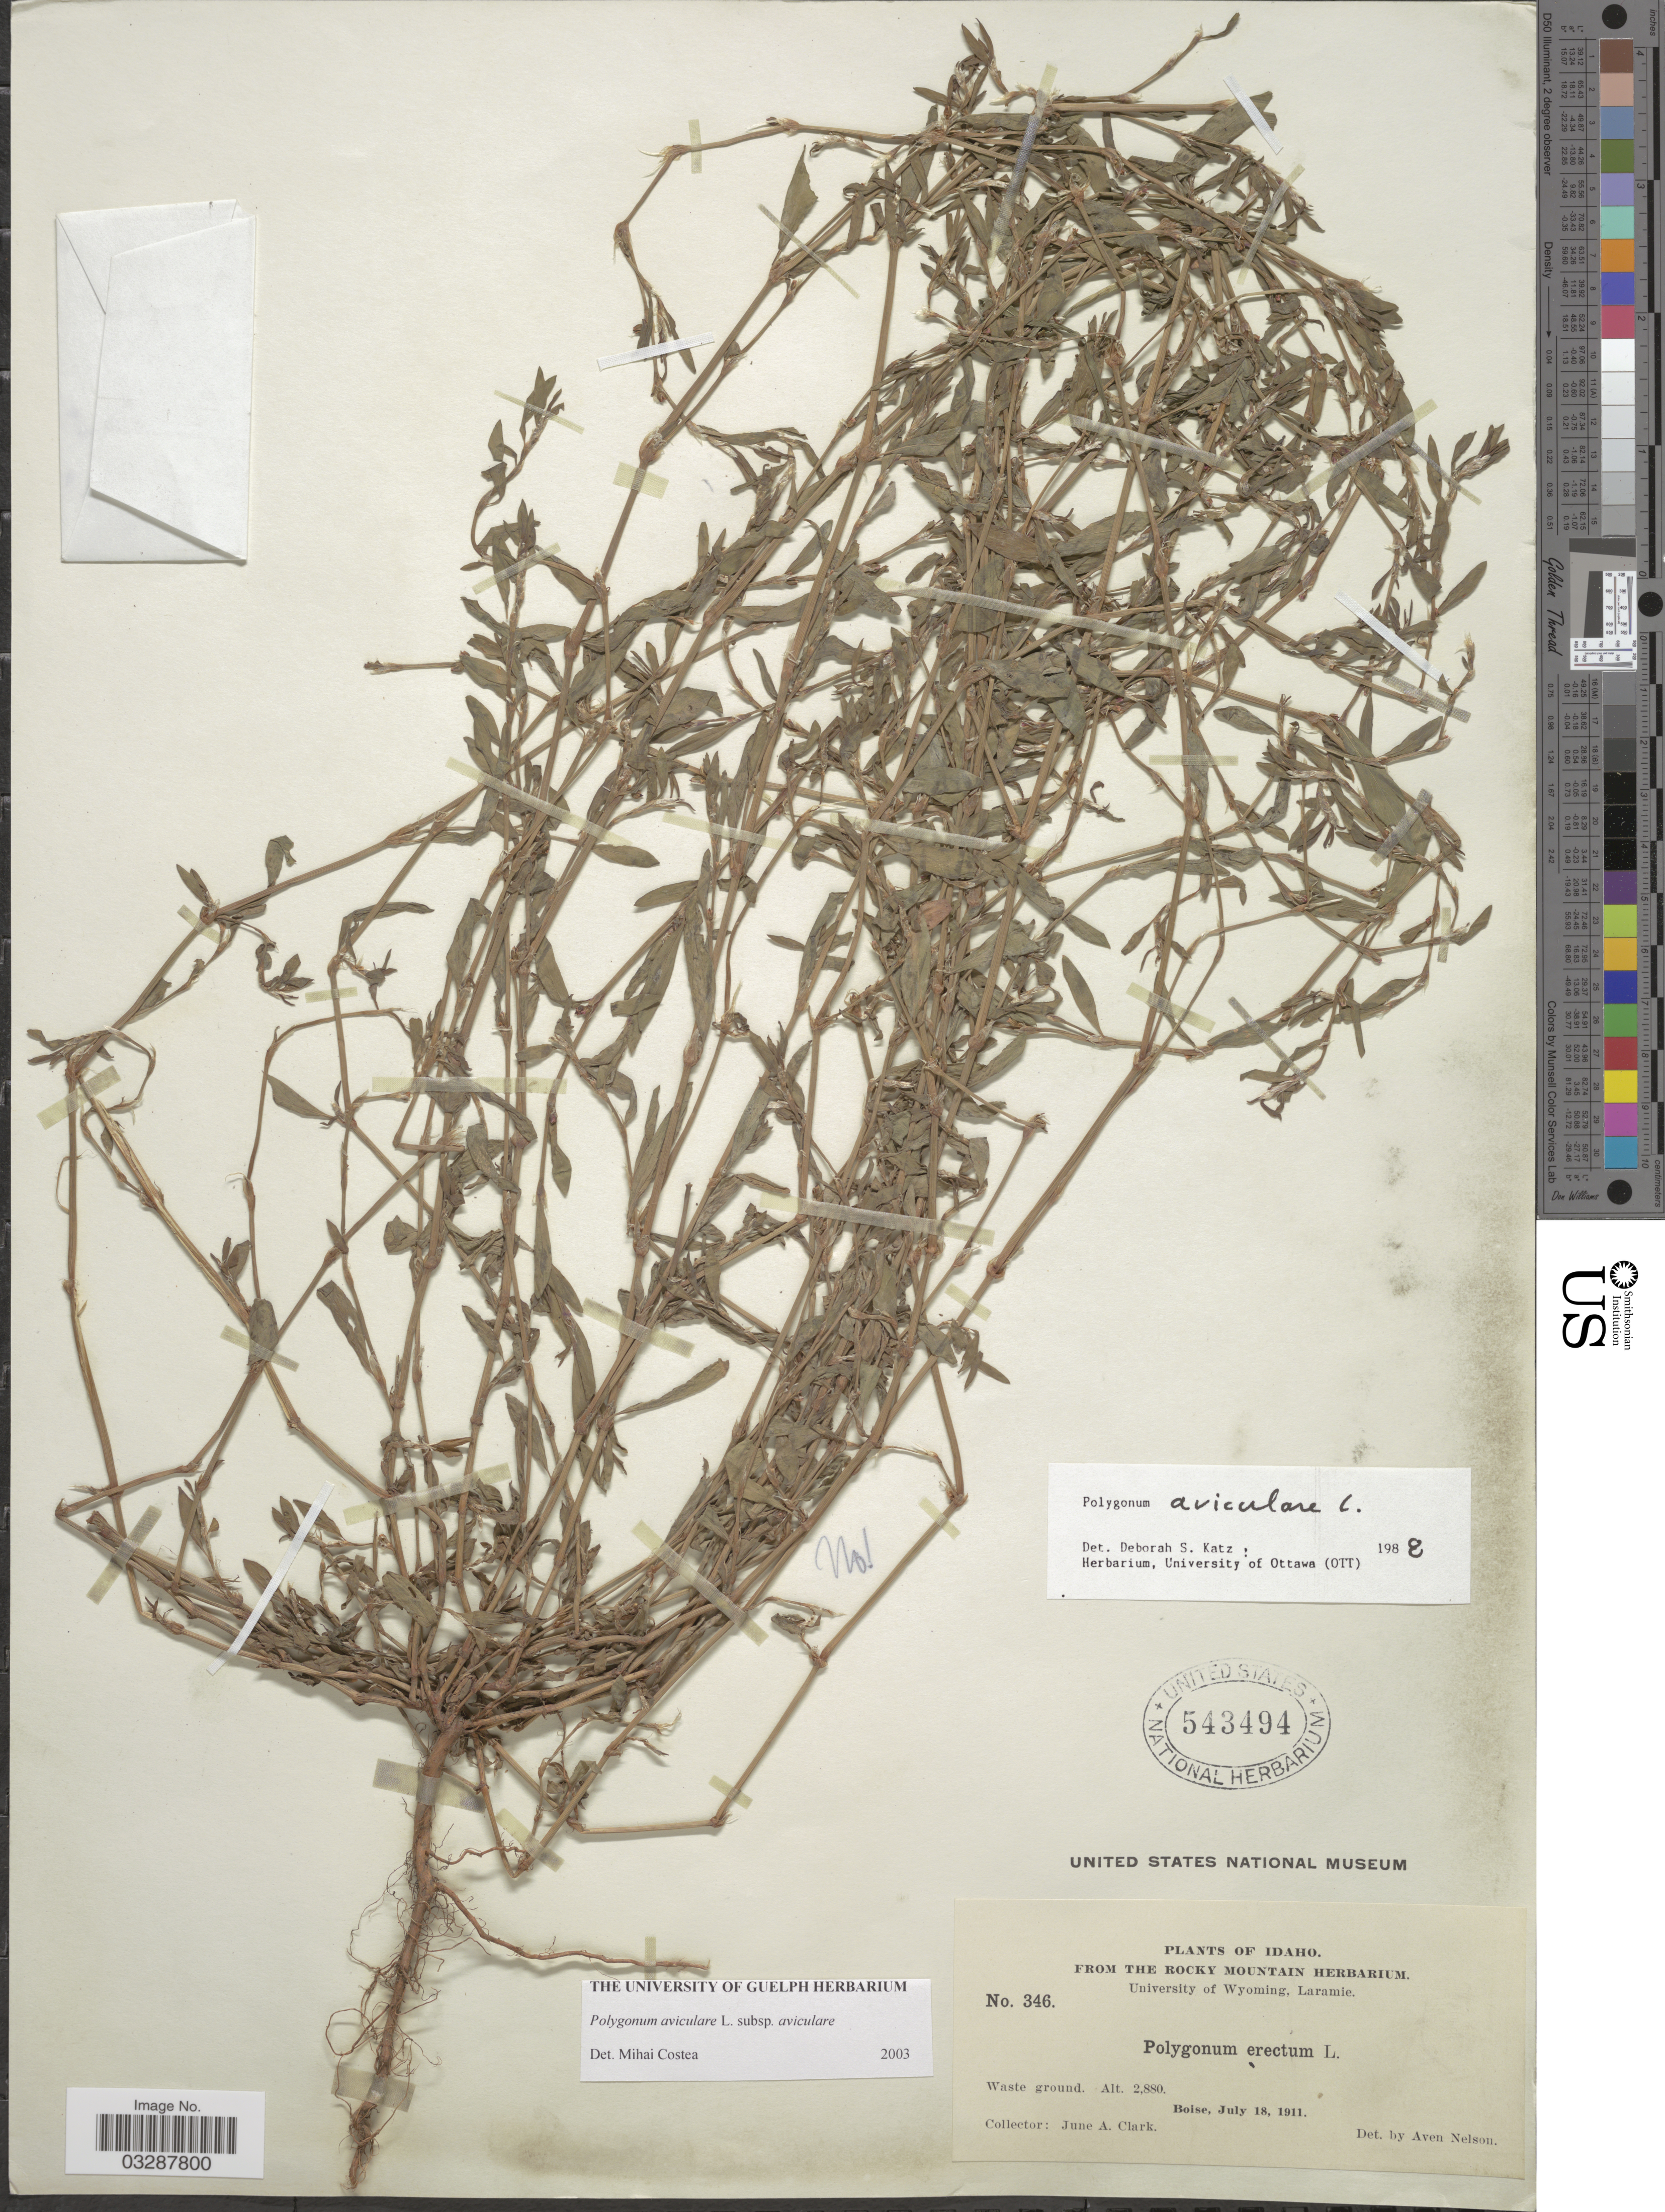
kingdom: Plantae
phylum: Tracheophyta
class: Magnoliopsida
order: Caryophyllales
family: Polygonaceae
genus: Polygonum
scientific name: Polygonum aviculare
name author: L.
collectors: J. A. Clark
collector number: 346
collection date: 1911-07-18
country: United States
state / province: Idaho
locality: Waste ground. Boise.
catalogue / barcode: US 543494